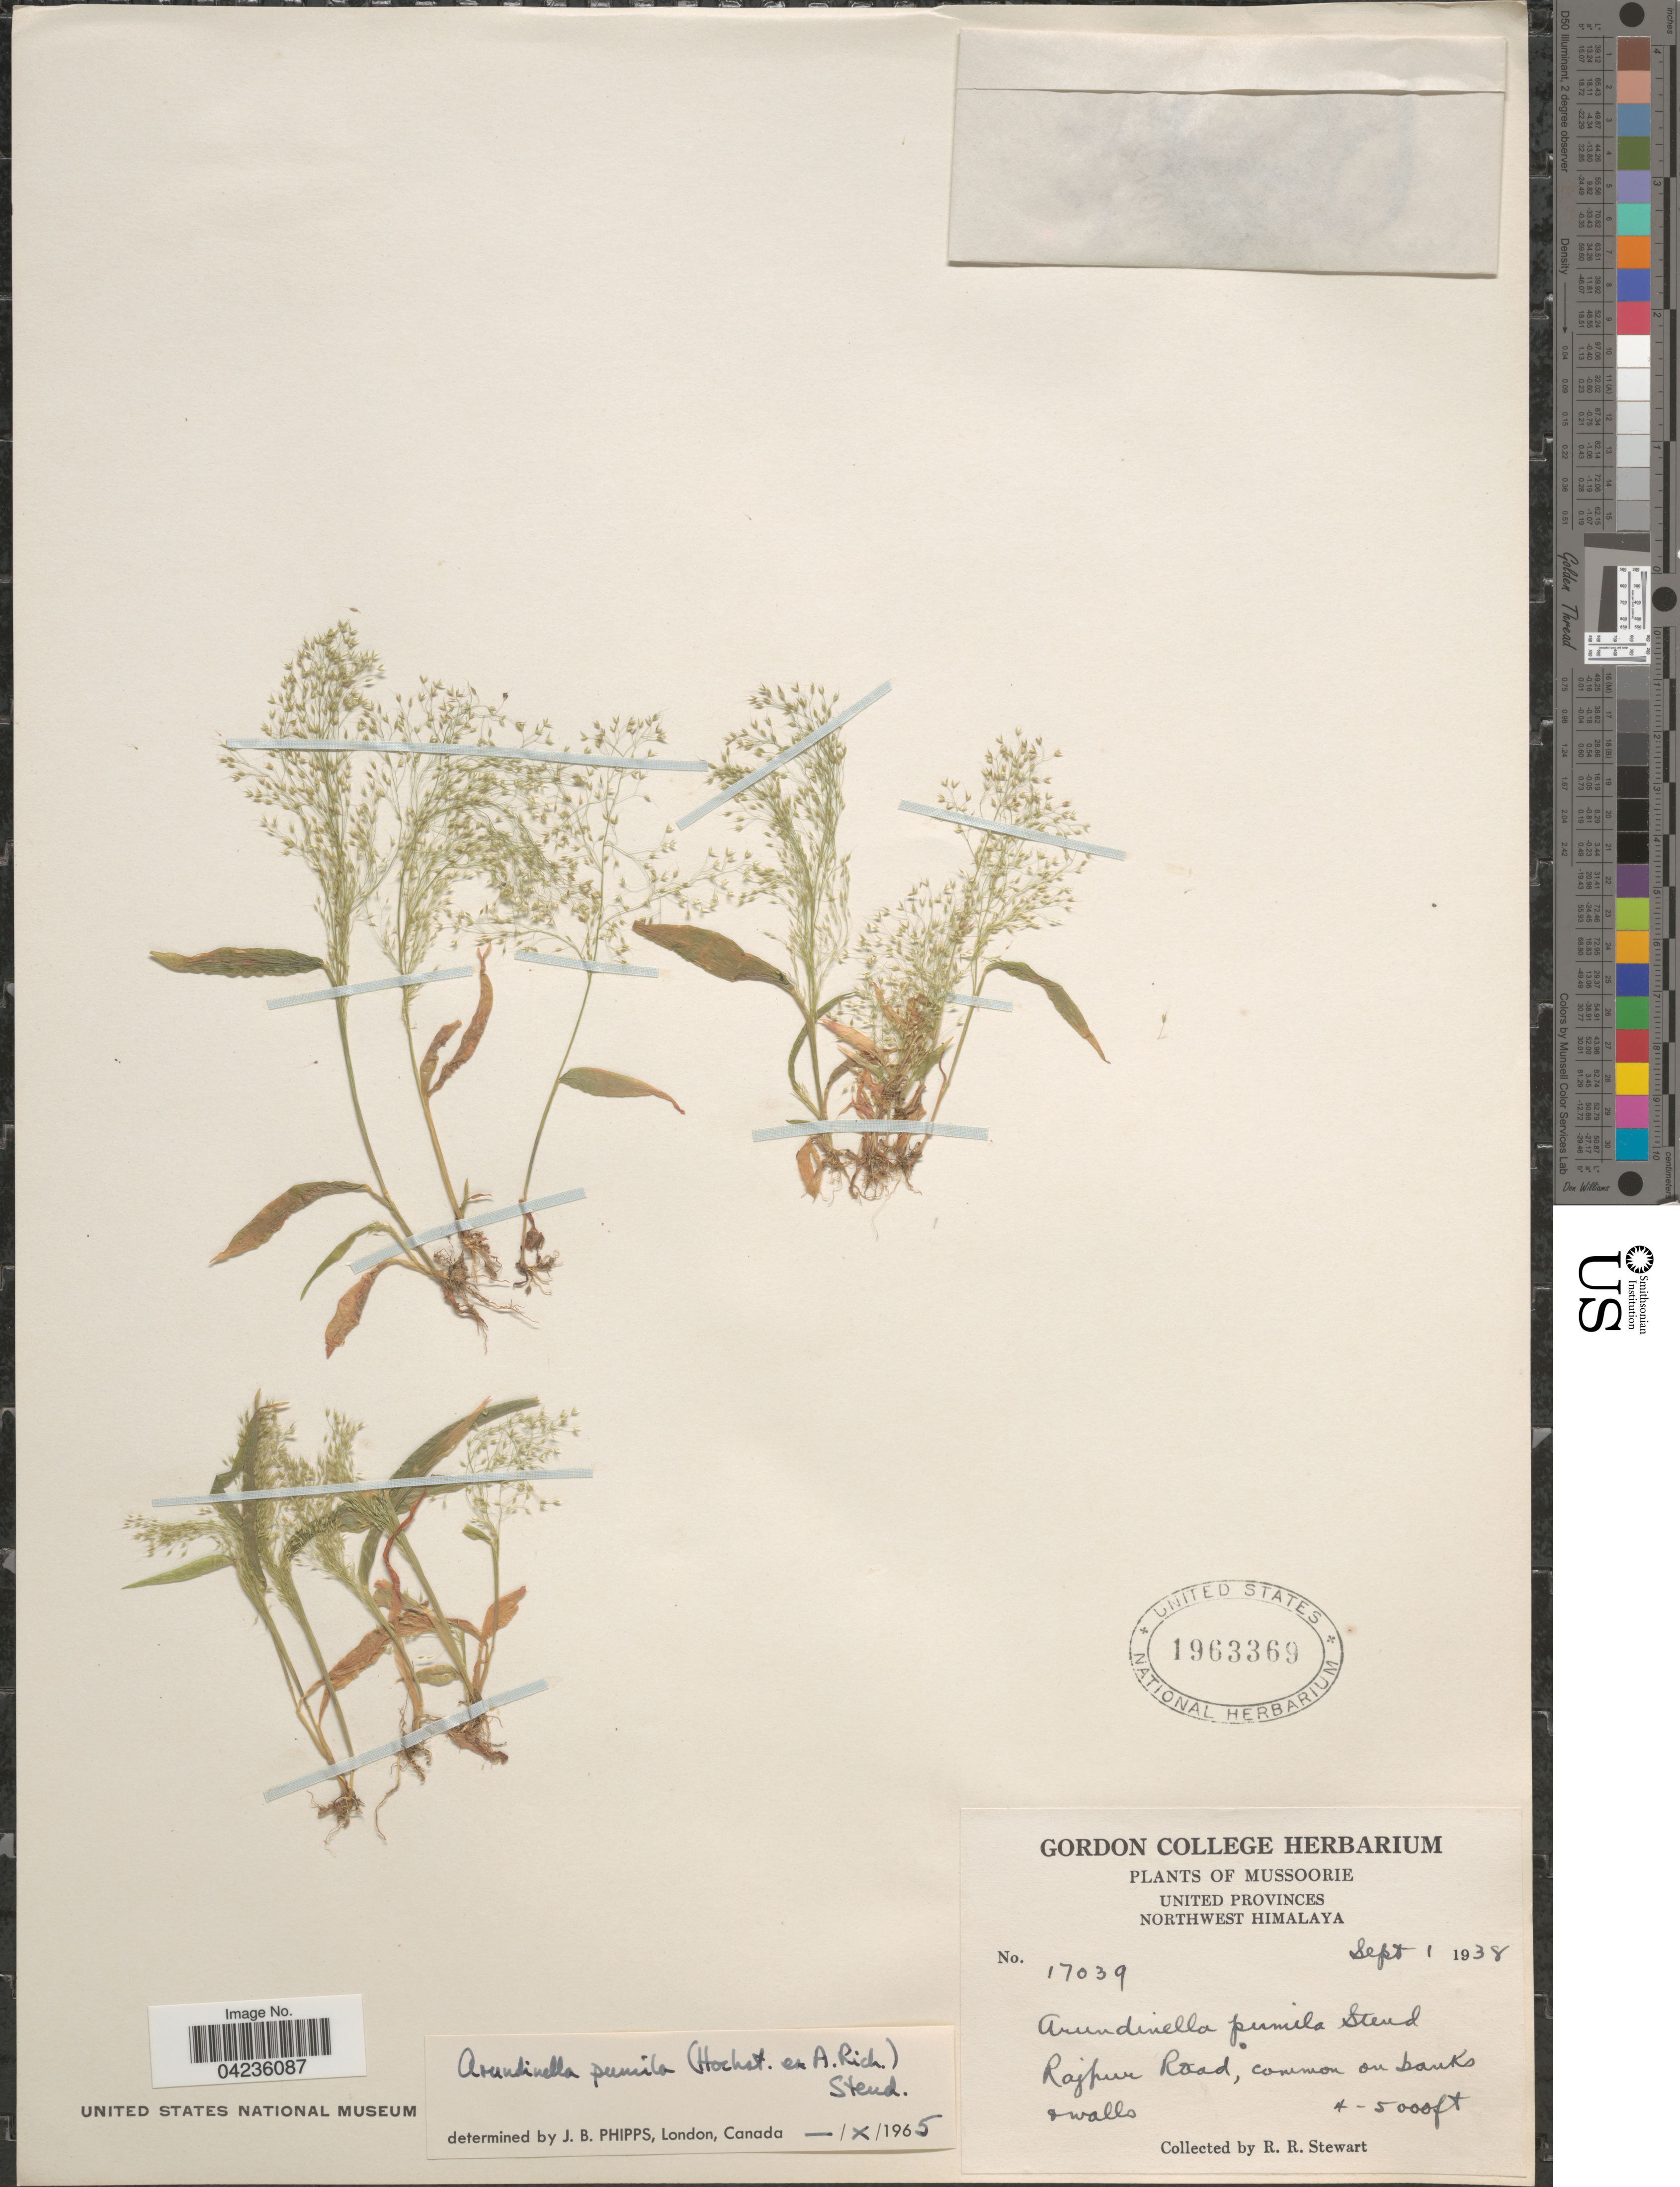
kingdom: Plantae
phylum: Tracheophyta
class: Liliopsida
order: Poales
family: Poaceae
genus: Arundinella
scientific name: Arundinella pumila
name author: (Hochst. ex A. Rich.) Steud.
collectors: R. Stewart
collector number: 17039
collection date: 1938-09-01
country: India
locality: Mussoorie. United Provinces. Northwest Himalaya. Rajpur Road.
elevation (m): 1219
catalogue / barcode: US 1963369